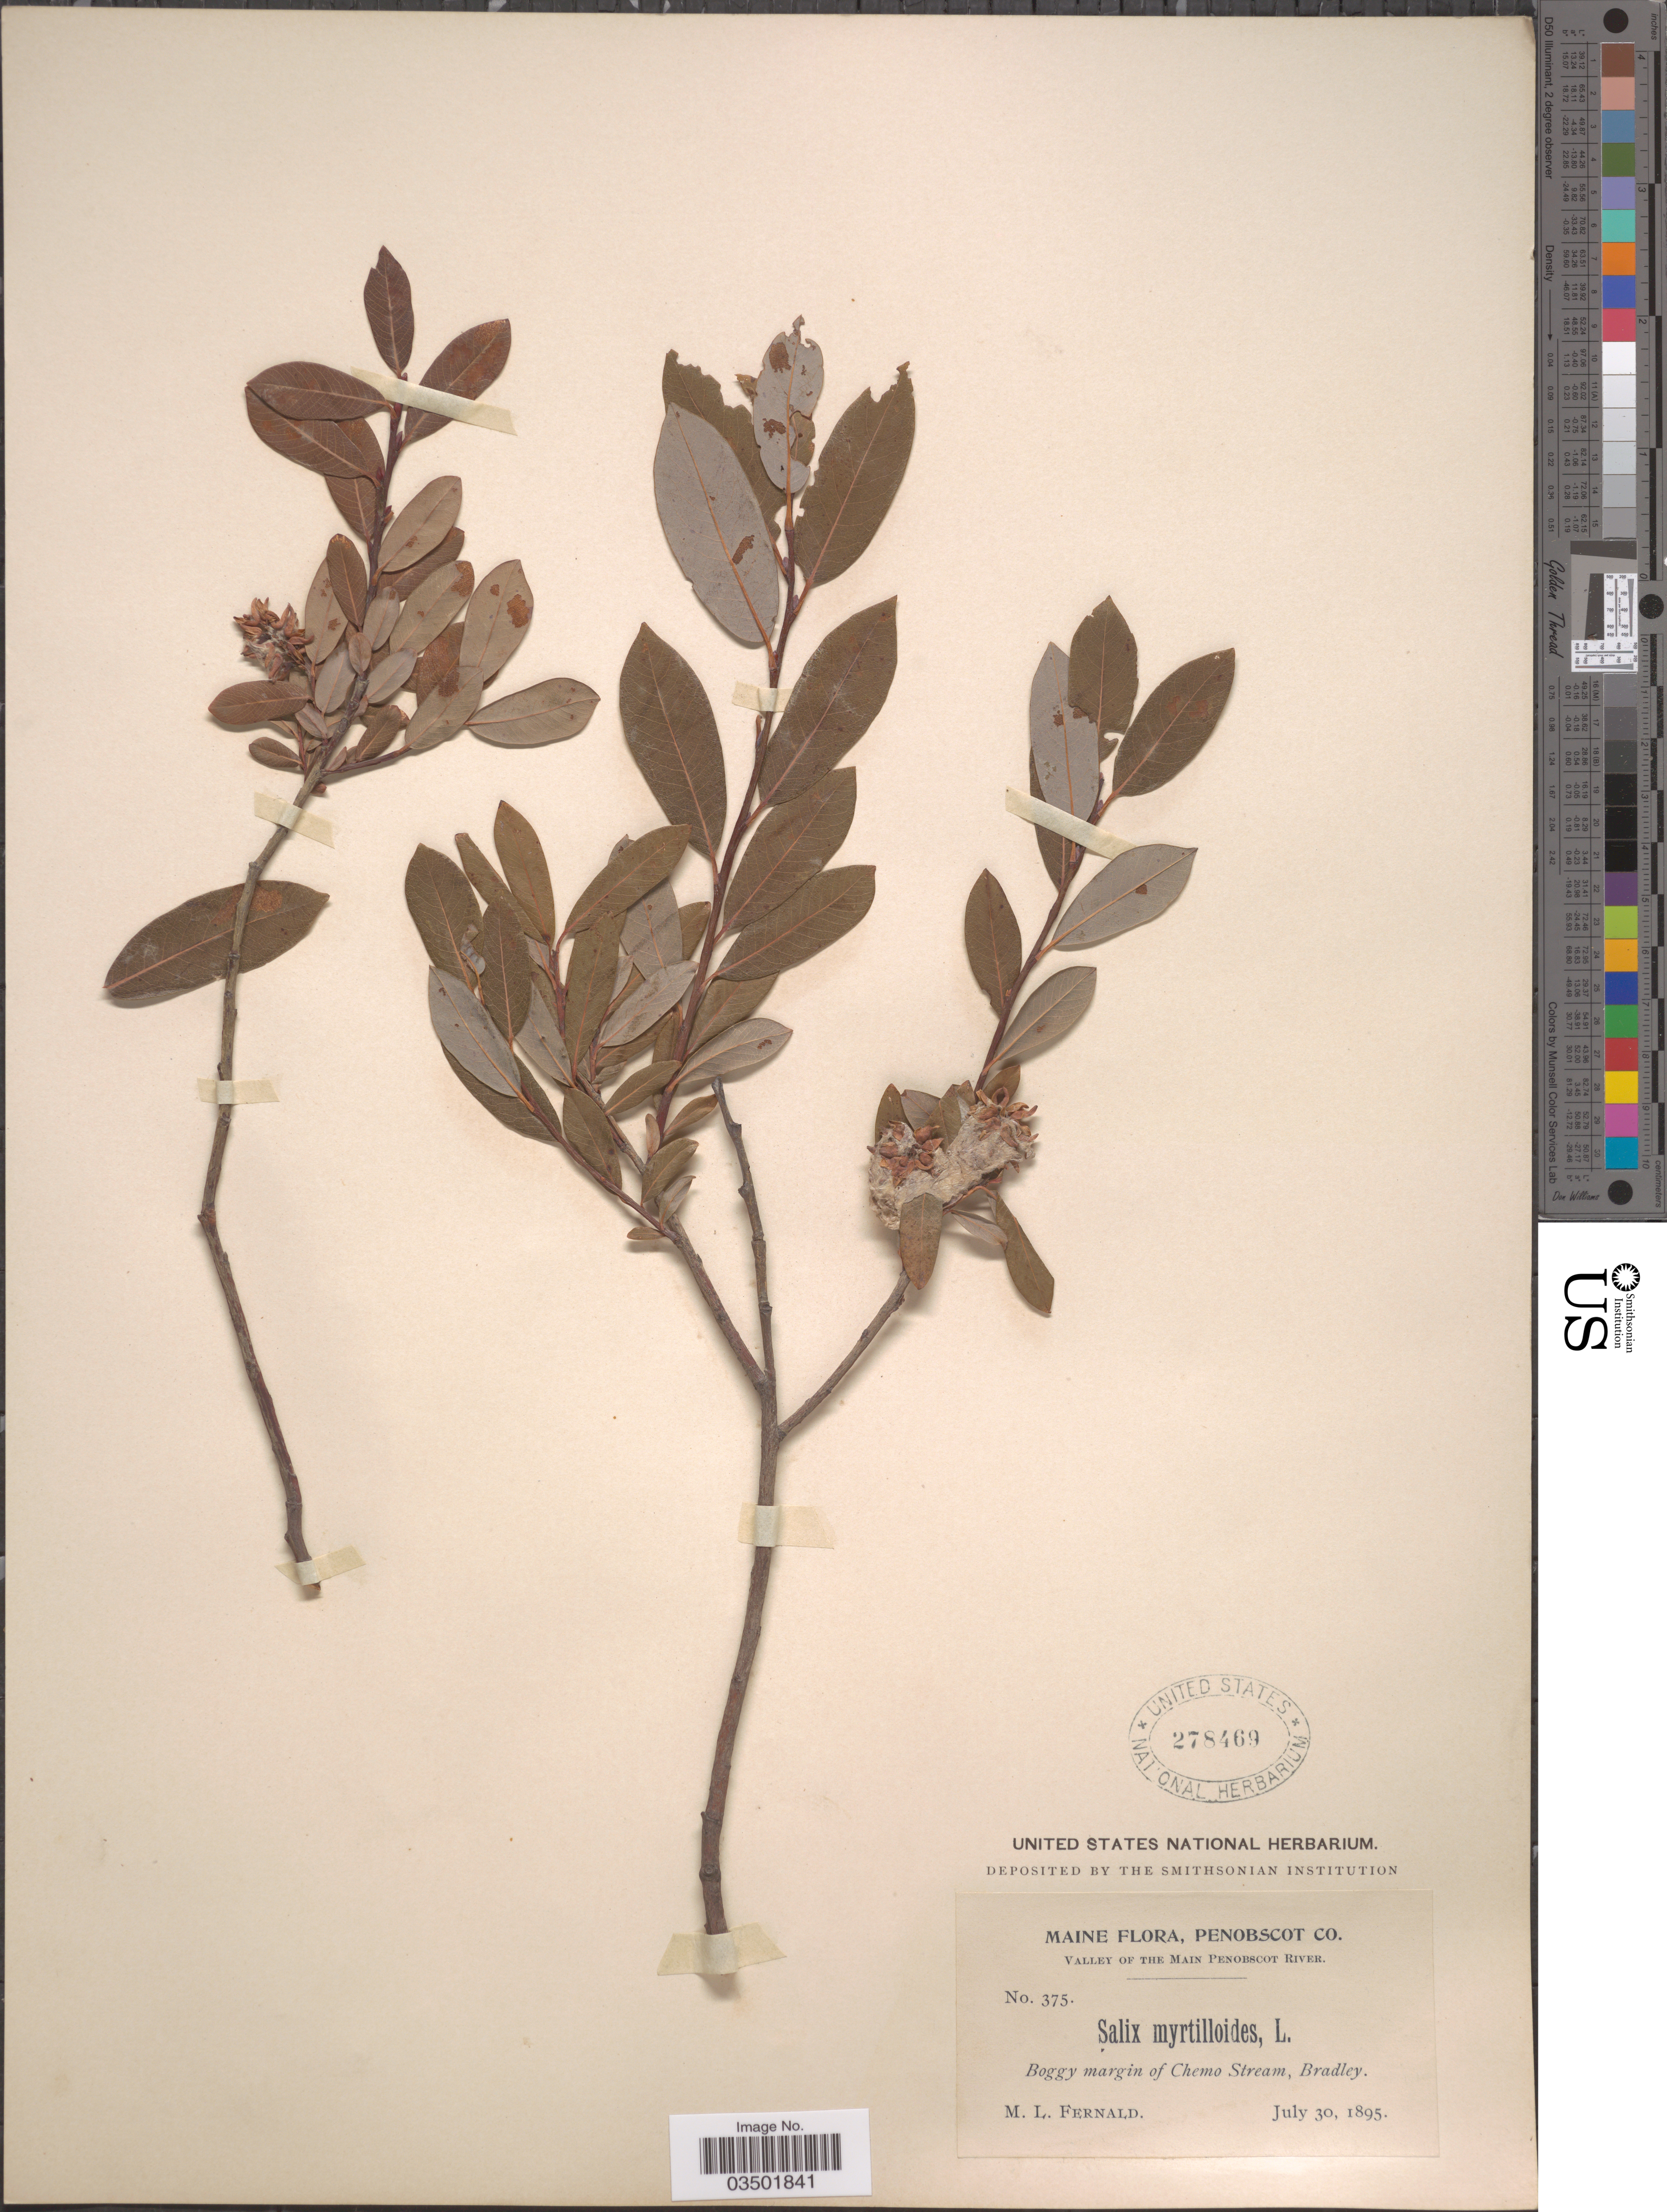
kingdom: Plantae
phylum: Tracheophyta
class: Magnoliopsida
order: Malpighiales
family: Salicaceae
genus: Salix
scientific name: Salix pedicellaris var. hypoglauca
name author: Fernald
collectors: M. L. Fernald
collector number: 375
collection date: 1895-07-30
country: United States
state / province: Maine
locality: Penobscot Co. Valley of The Main Penobscot River. Boggy margin of Chemo Stream, Bradley.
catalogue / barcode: US 278469